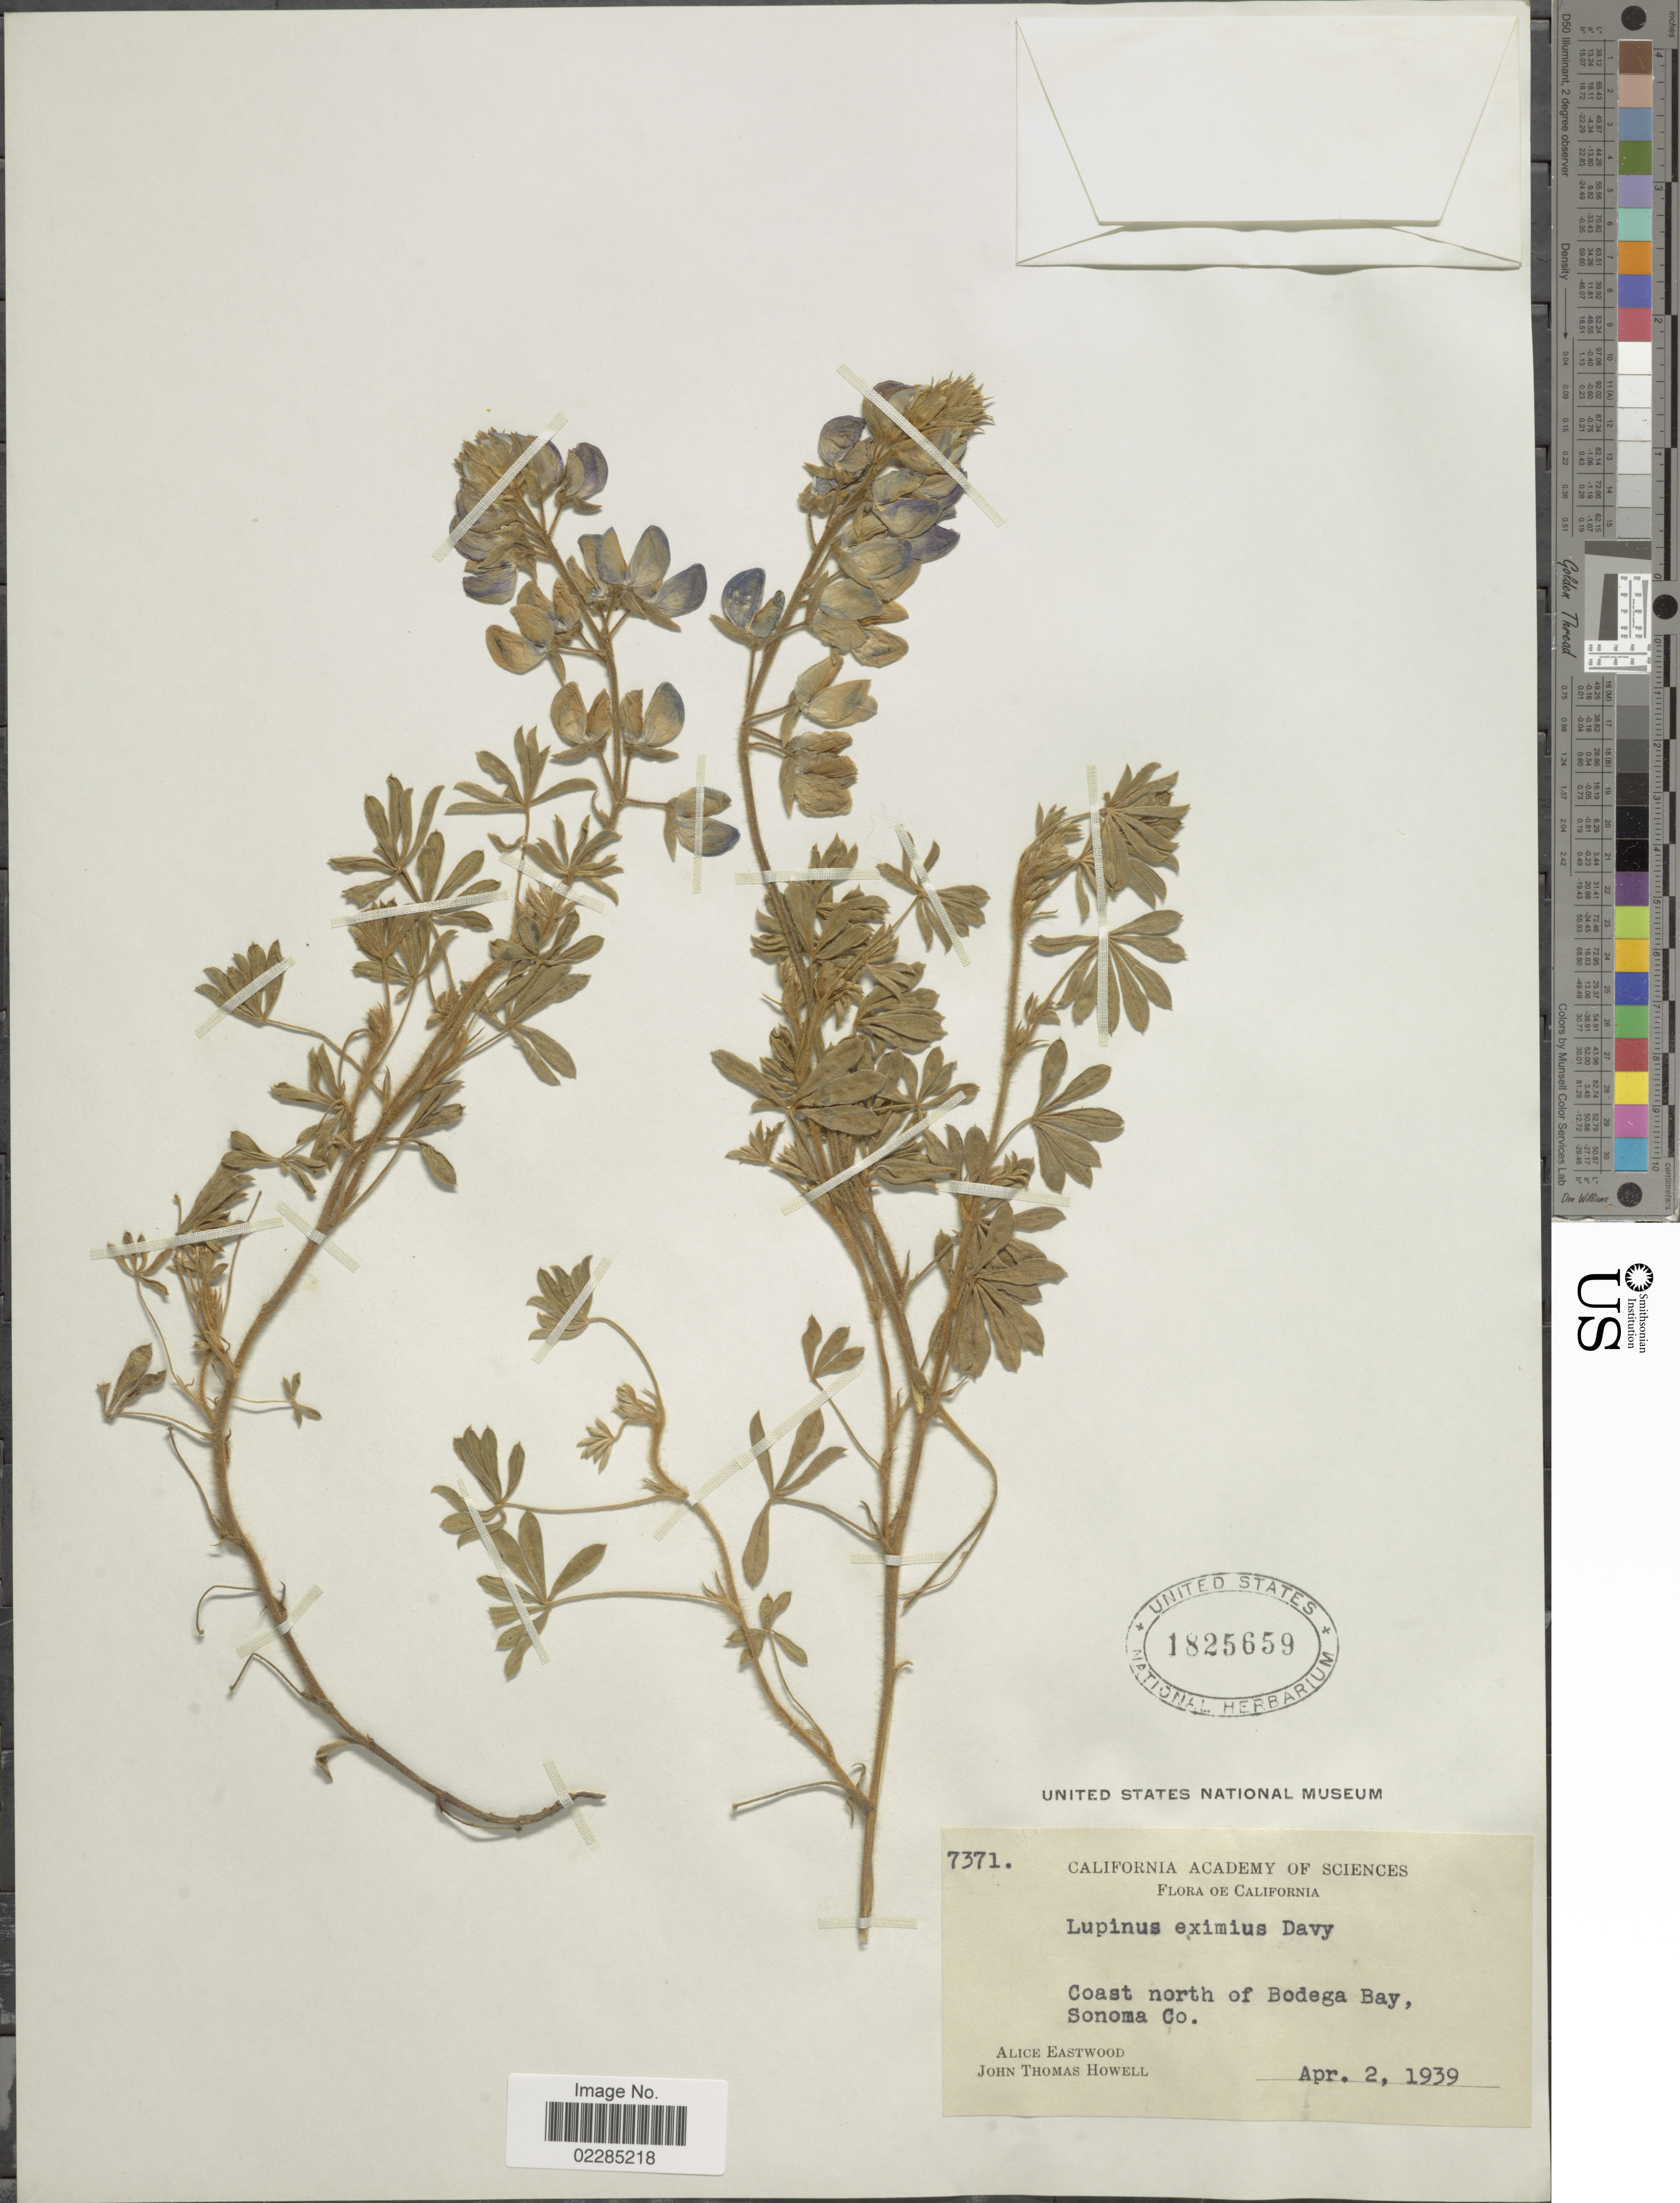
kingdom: Plantae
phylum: Tracheophyta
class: Magnoliopsida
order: Fabales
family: Fabaceae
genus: Lupinus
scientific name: Lupinus eximius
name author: Burtt Davy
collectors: A. Eastwood & J. T. Howell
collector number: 7371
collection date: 1939-04-02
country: United States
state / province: California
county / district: Sonoma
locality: Coast north of Bodega Bay, Sonoma Co.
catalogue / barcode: US 1825659